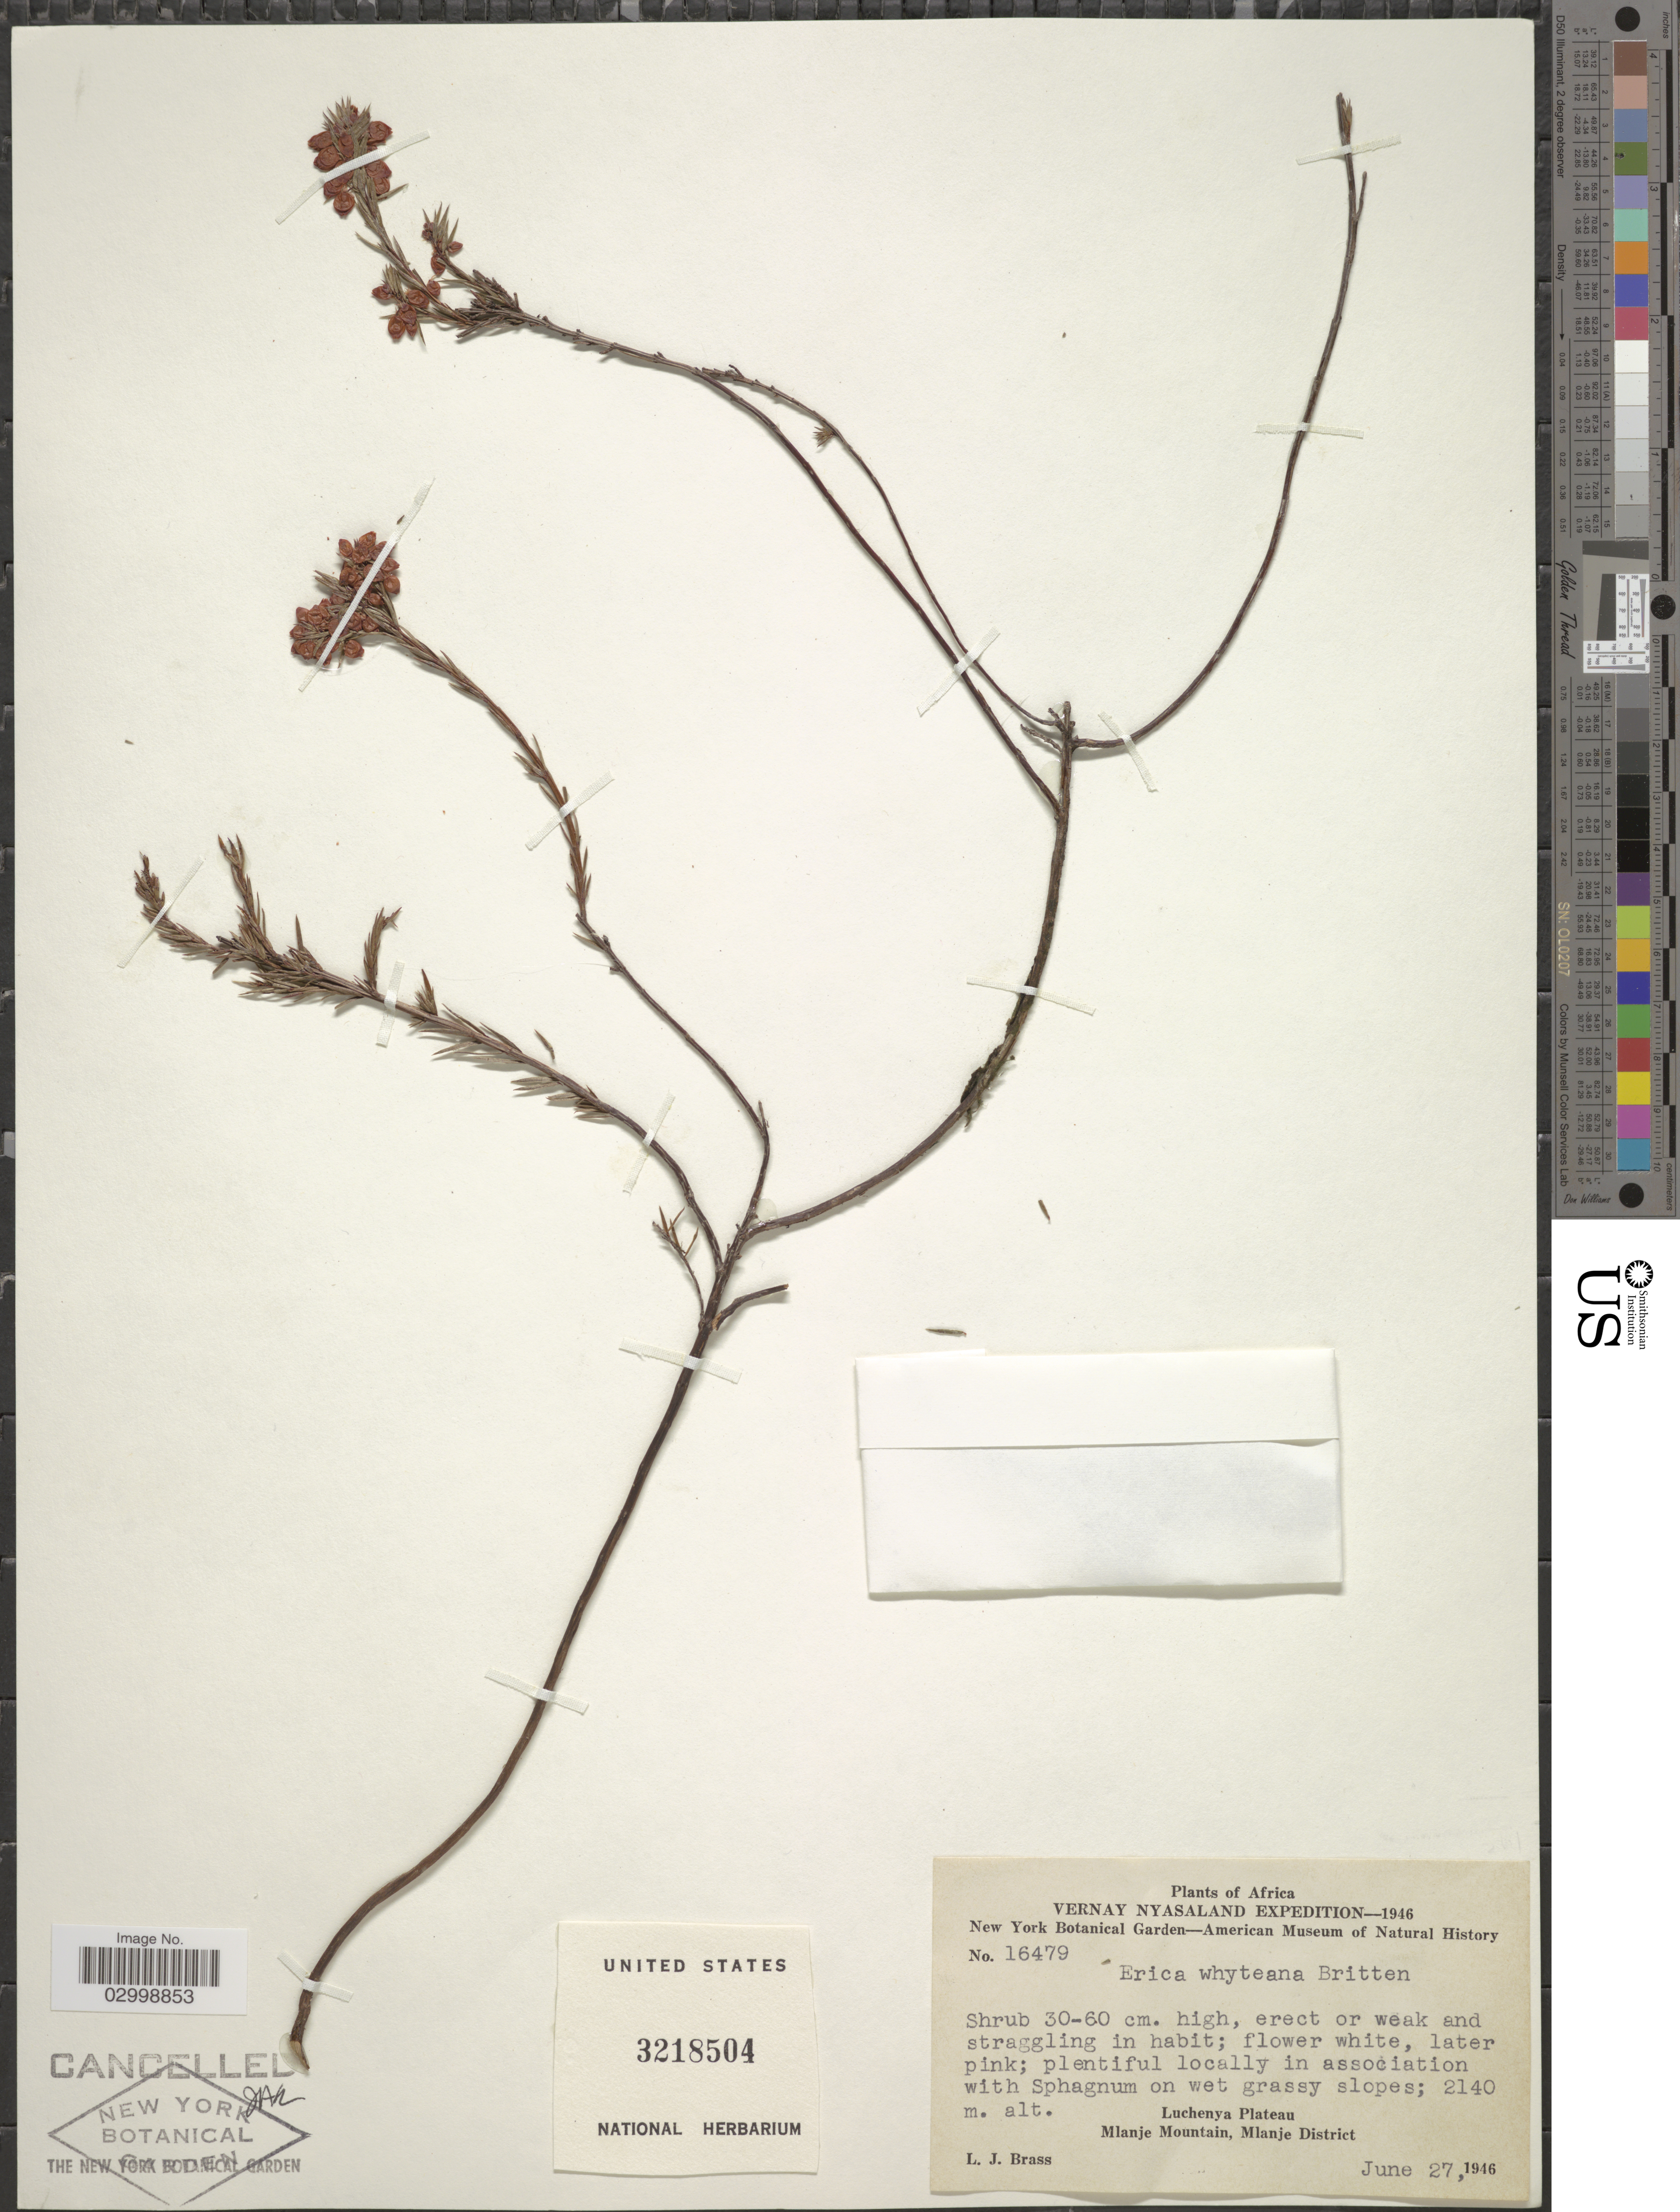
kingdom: Plantae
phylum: Tracheophyta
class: Magnoliopsida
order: Ericales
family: Ericaceae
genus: Erica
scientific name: Erica whyteana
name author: Britten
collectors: L. J. Brass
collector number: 16479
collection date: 1946-06-27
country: Malawi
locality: Vernay Nyasaland, Luchenya Plateau, Mlanje Mountain, Mlanje District.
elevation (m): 2140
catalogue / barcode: US 3218504